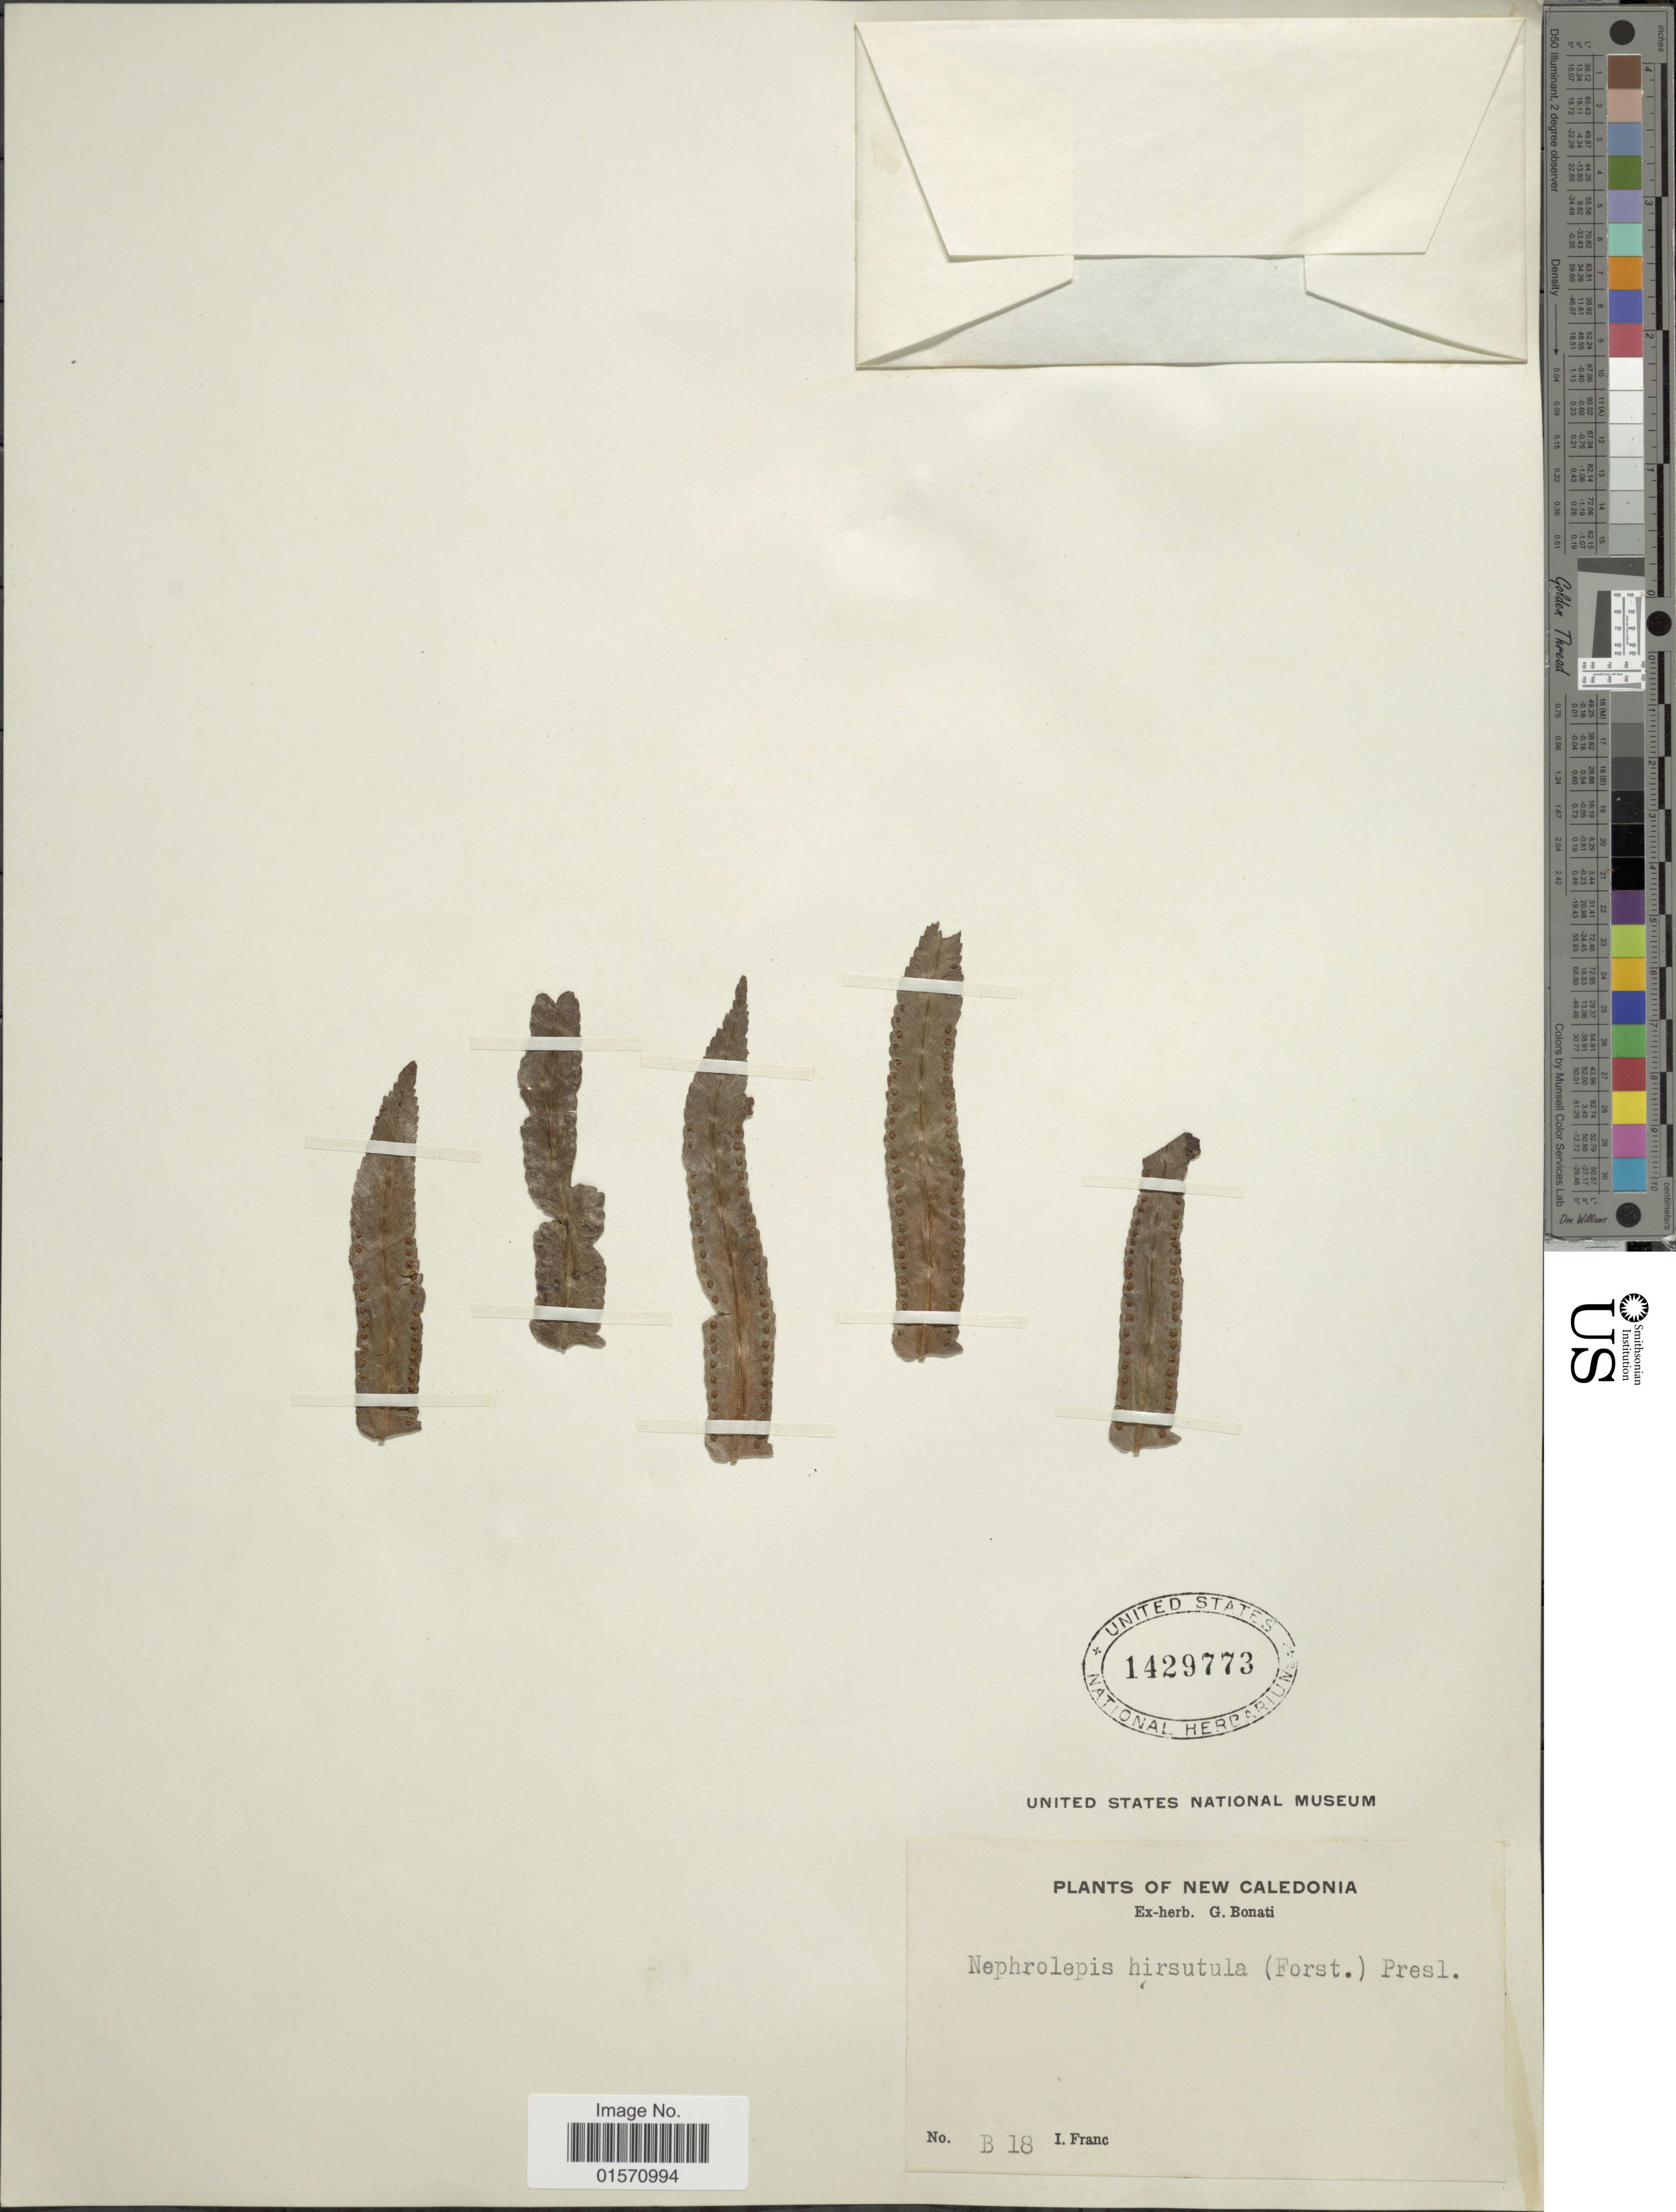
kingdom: Plantae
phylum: Tracheophyta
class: Polypodiopsida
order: Polypodiales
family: Nephrolepidaceae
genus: Nephrolepis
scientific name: Nephrolepis hirsutula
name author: (G. Forst.) C. Presl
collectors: I. Franc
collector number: B 18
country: New Caledonia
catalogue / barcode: US 1429773